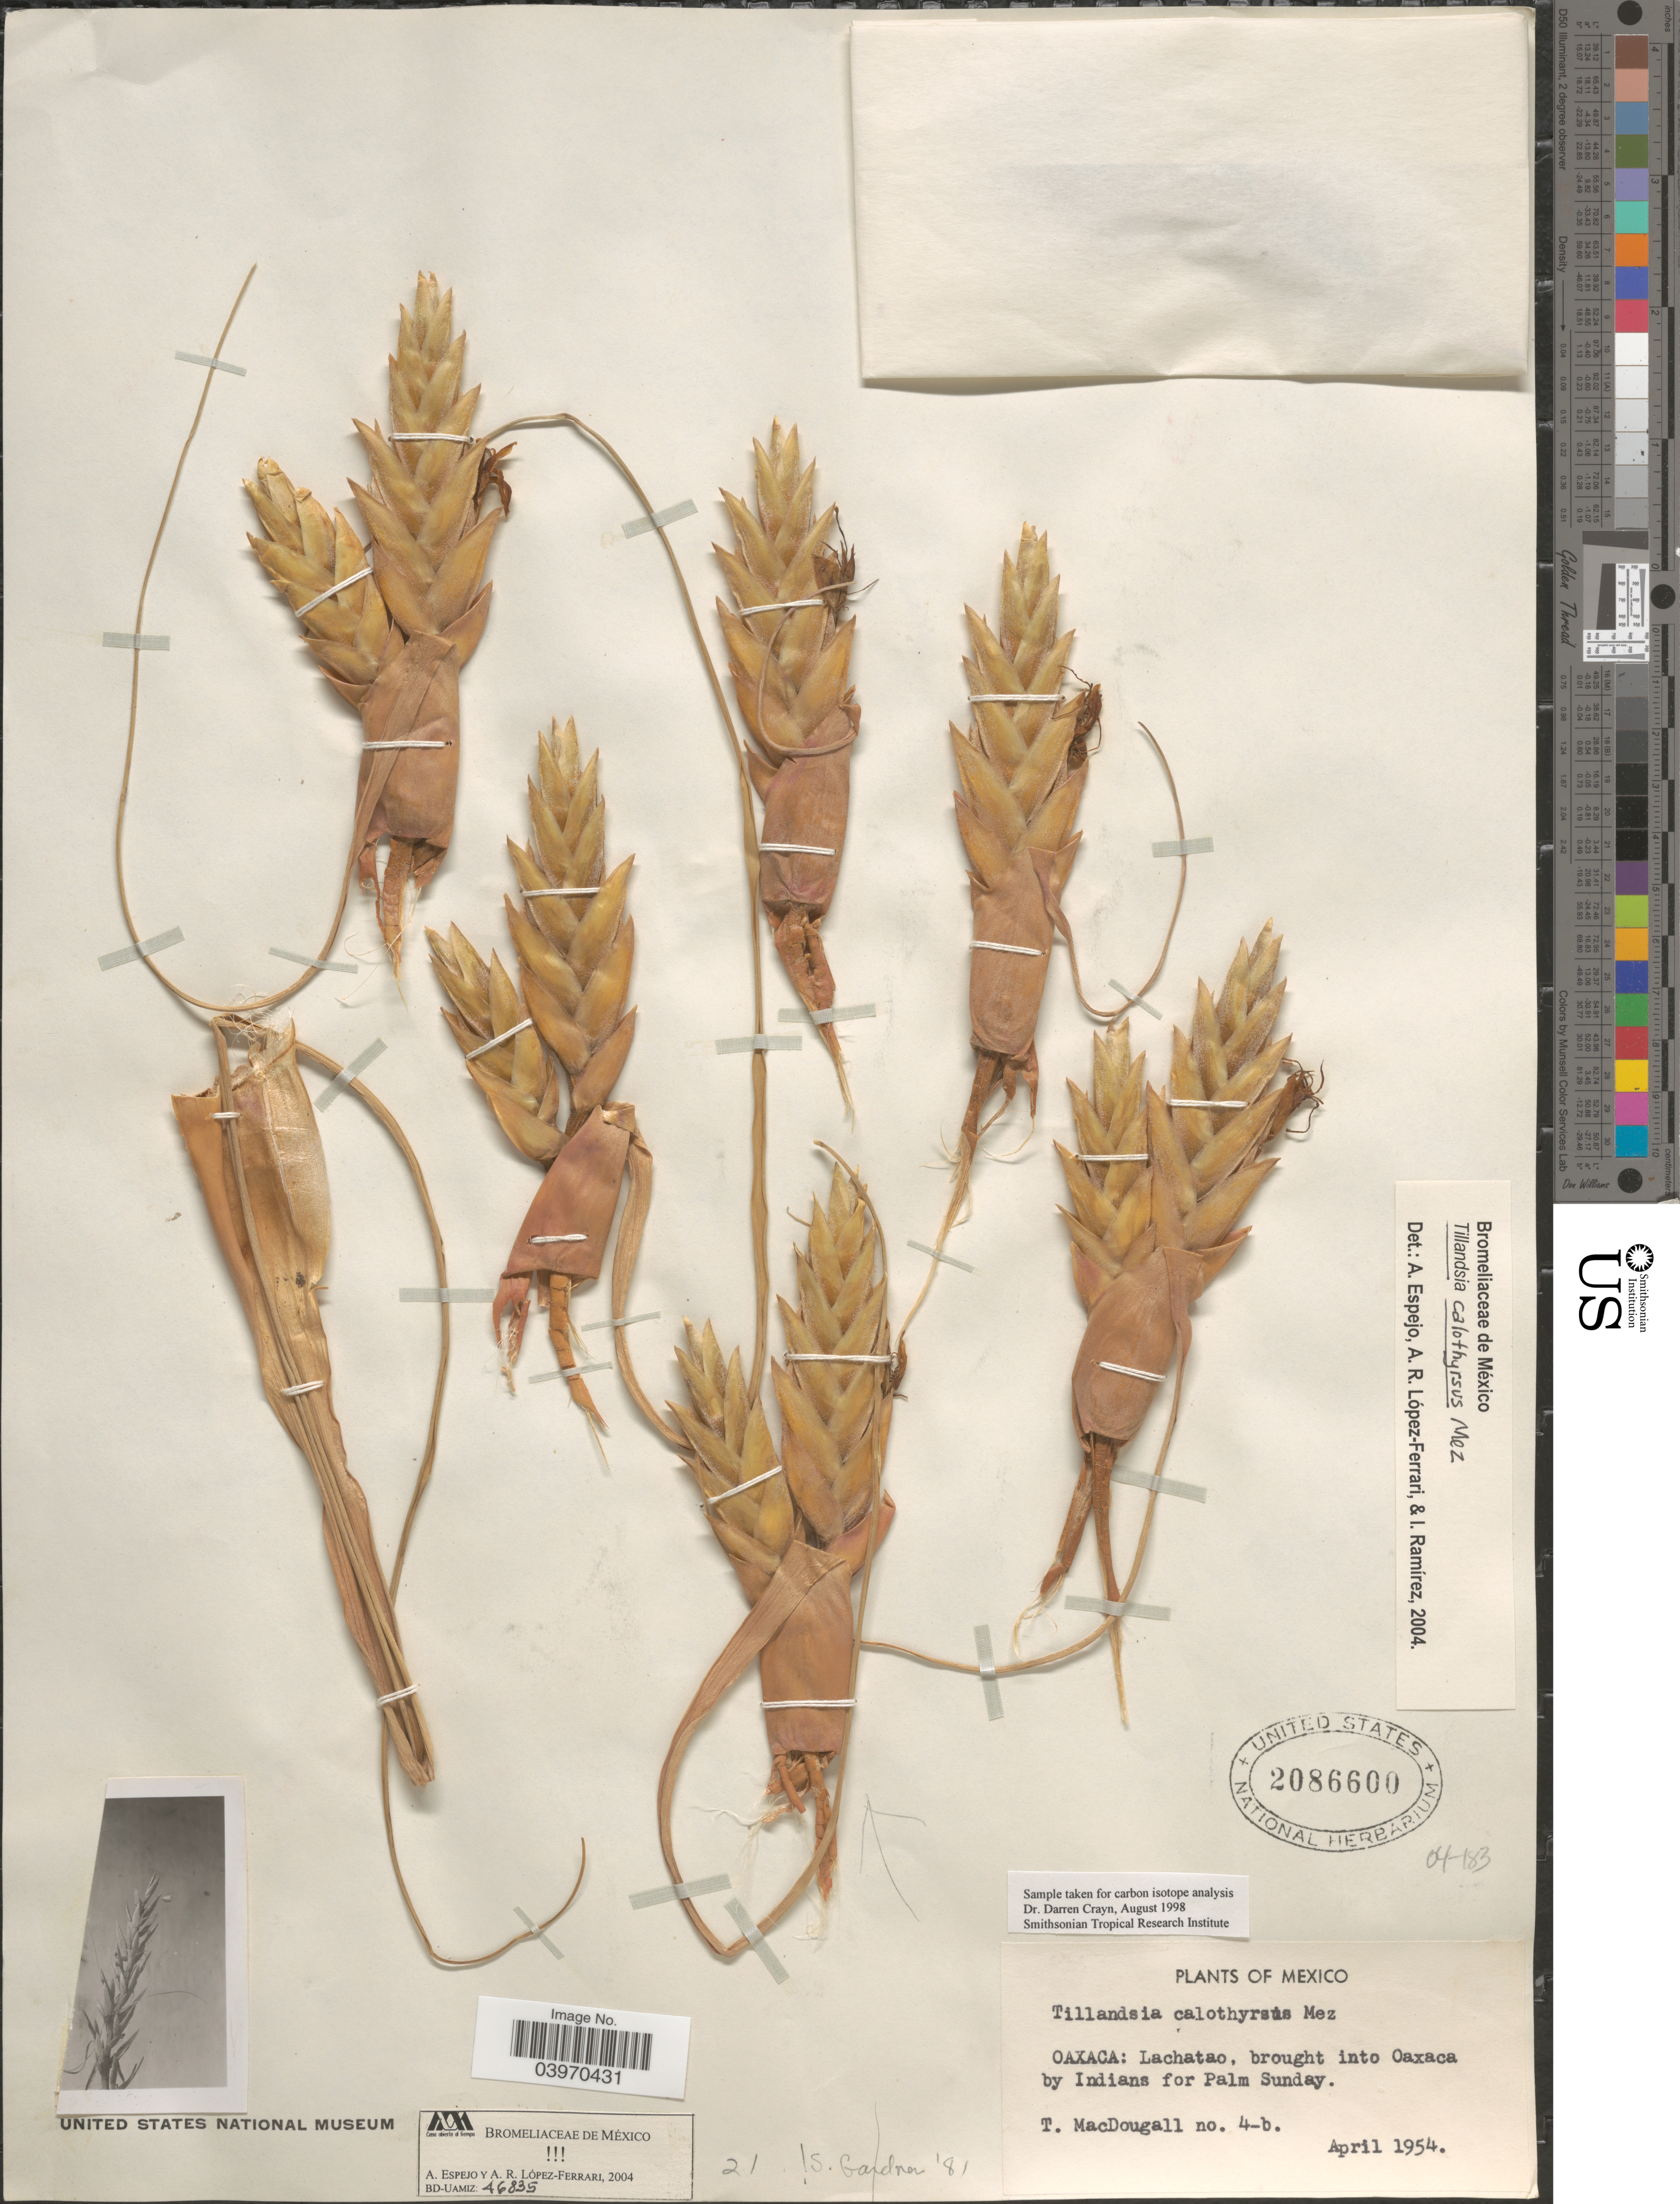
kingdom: Plantae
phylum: Tracheophyta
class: Liliopsida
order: Poales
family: Bromeliaceae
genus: Tillandsia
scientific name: Tillandsia calothyrsus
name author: Mez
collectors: T. B. MacDougall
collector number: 4-b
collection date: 1954-04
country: Mexico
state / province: Oaxaca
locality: Lachatao, brought into Oaxaca by Indians for Palm Sunday.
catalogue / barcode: US 2086600